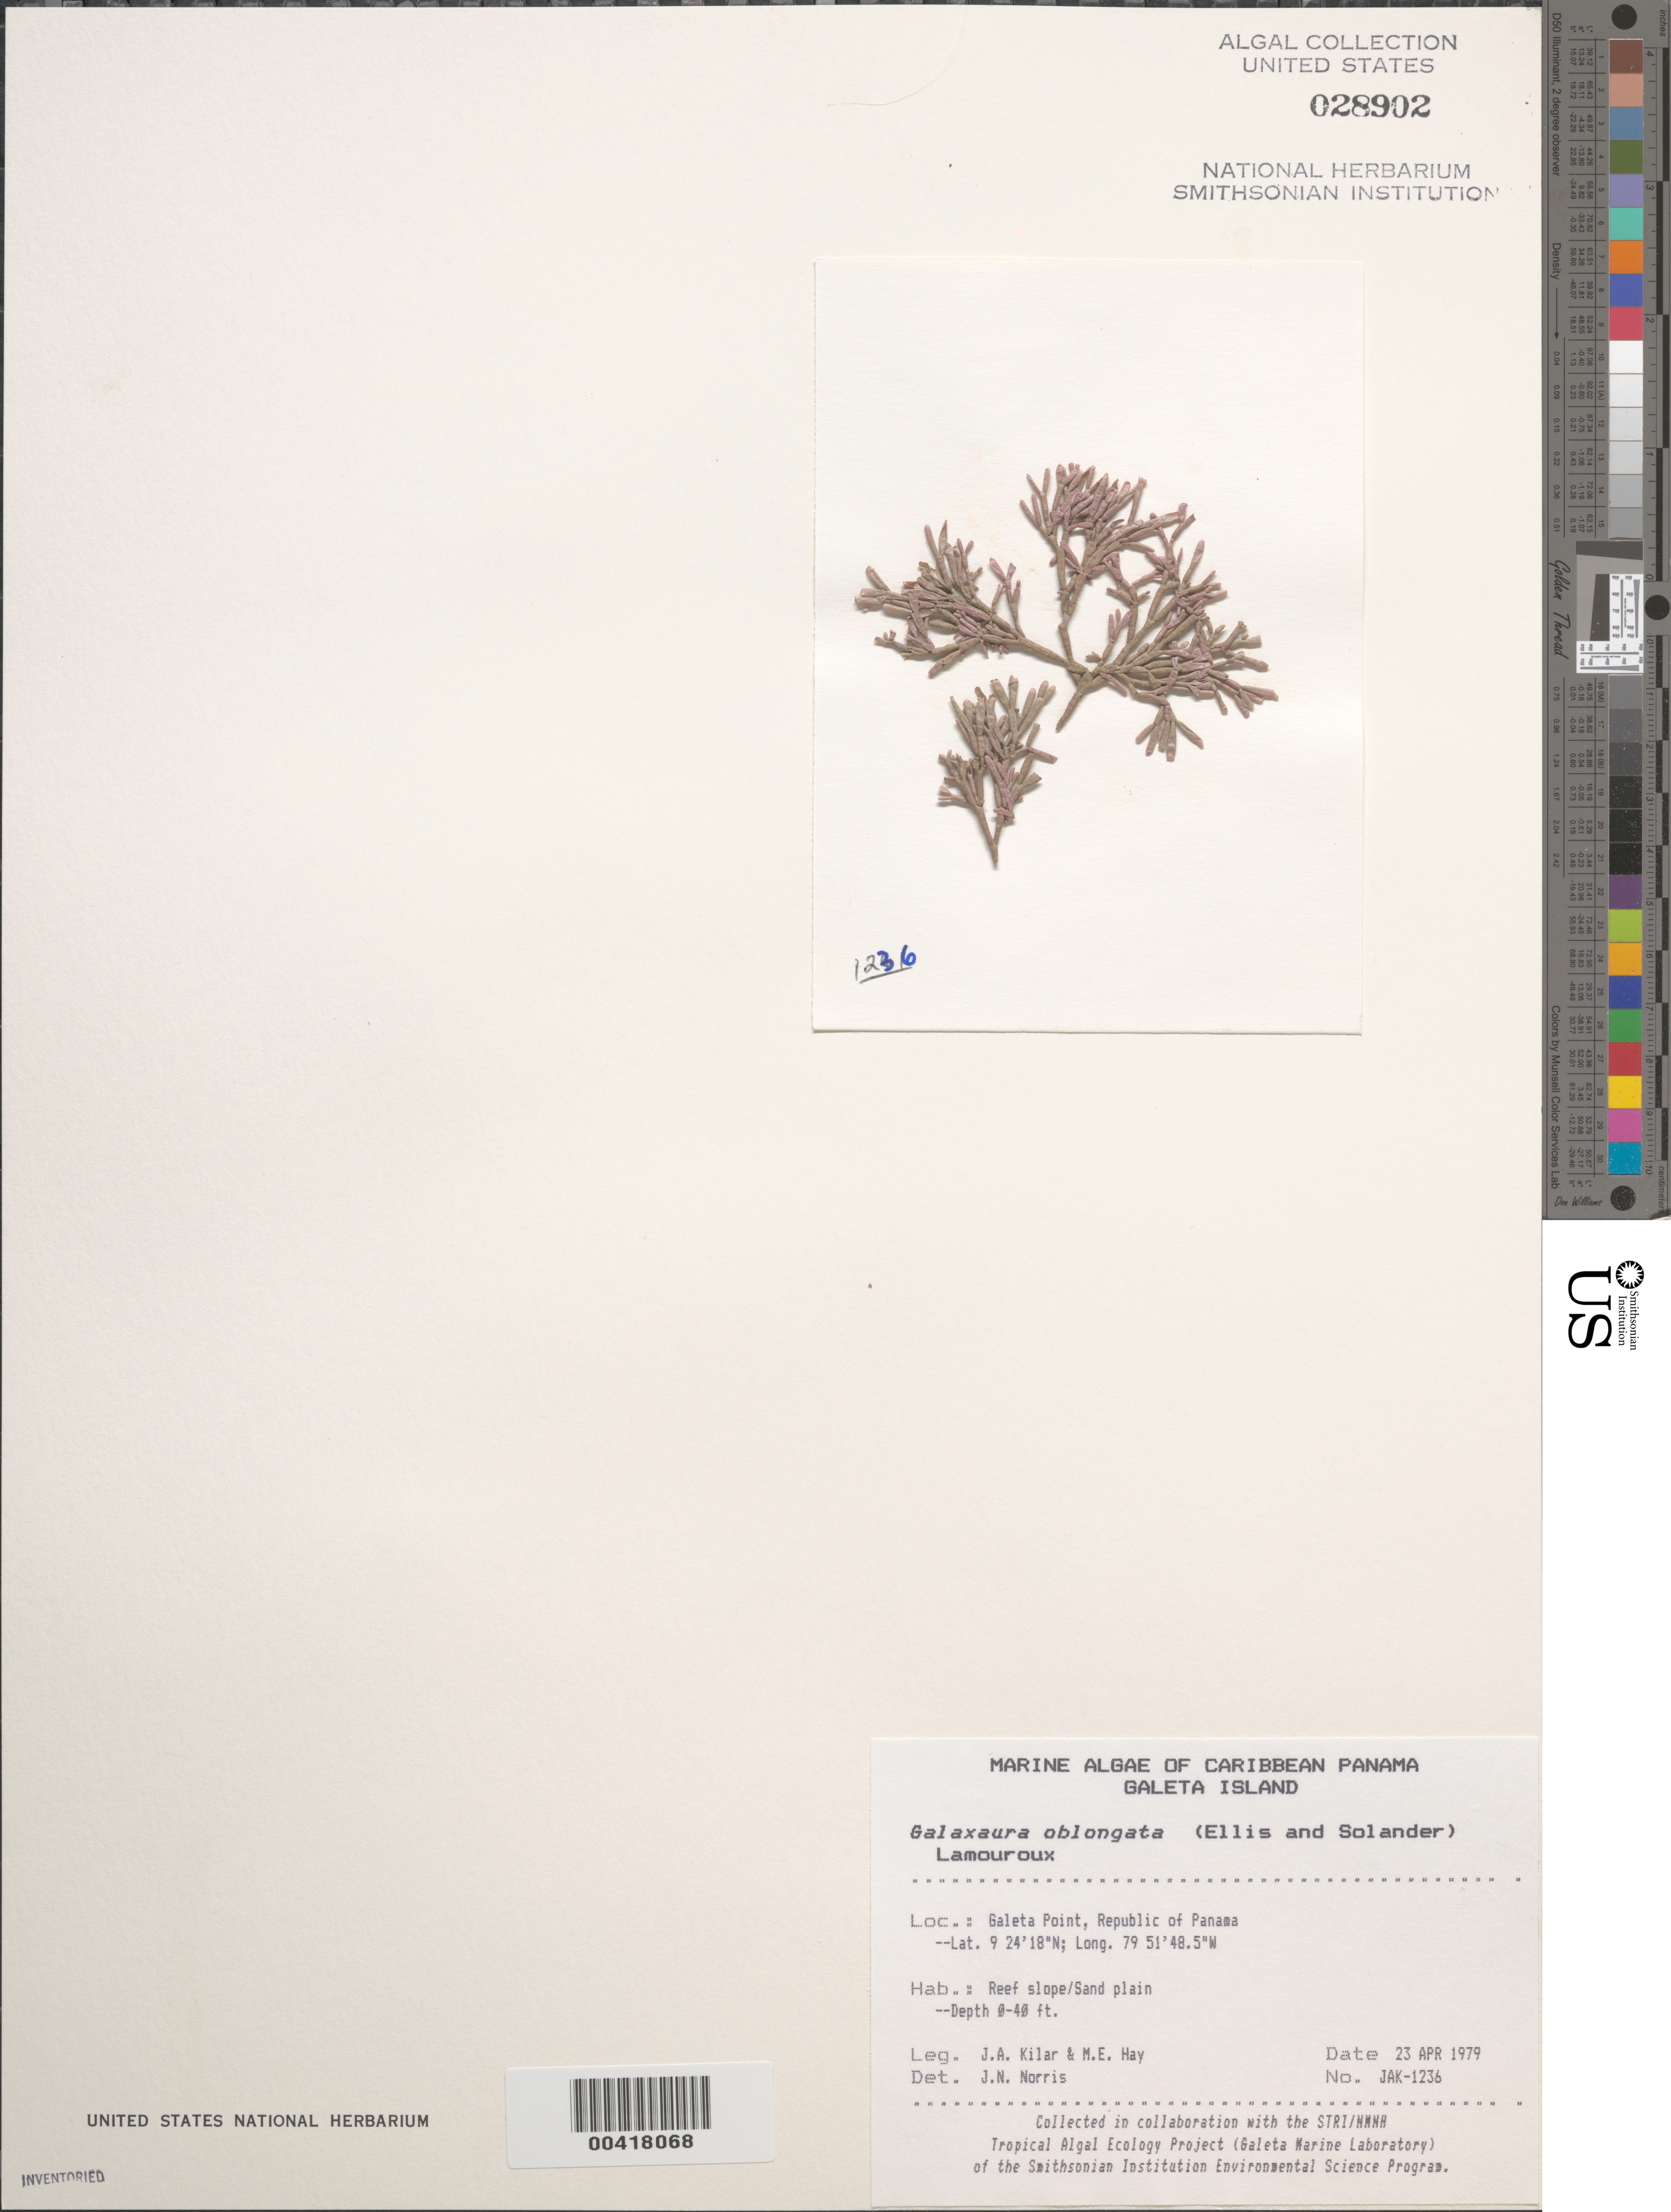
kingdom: Plantae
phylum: Rhodophyta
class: Florideophyceae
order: Nemaliales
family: Galaxauraceae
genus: Tricleocarpa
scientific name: Tricleocarpa fragilis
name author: (L.) Huisman & R.A. Towns.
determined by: Algae name updating Project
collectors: J. A. Kilar & M. E. Hay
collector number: JAK-1236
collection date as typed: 23 Apr 1979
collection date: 1979-04-23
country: Panama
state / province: Colón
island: Galeta Island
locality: Galeta Point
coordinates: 9 24' 18" N, 79 51' 48.5" W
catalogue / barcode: US 28902